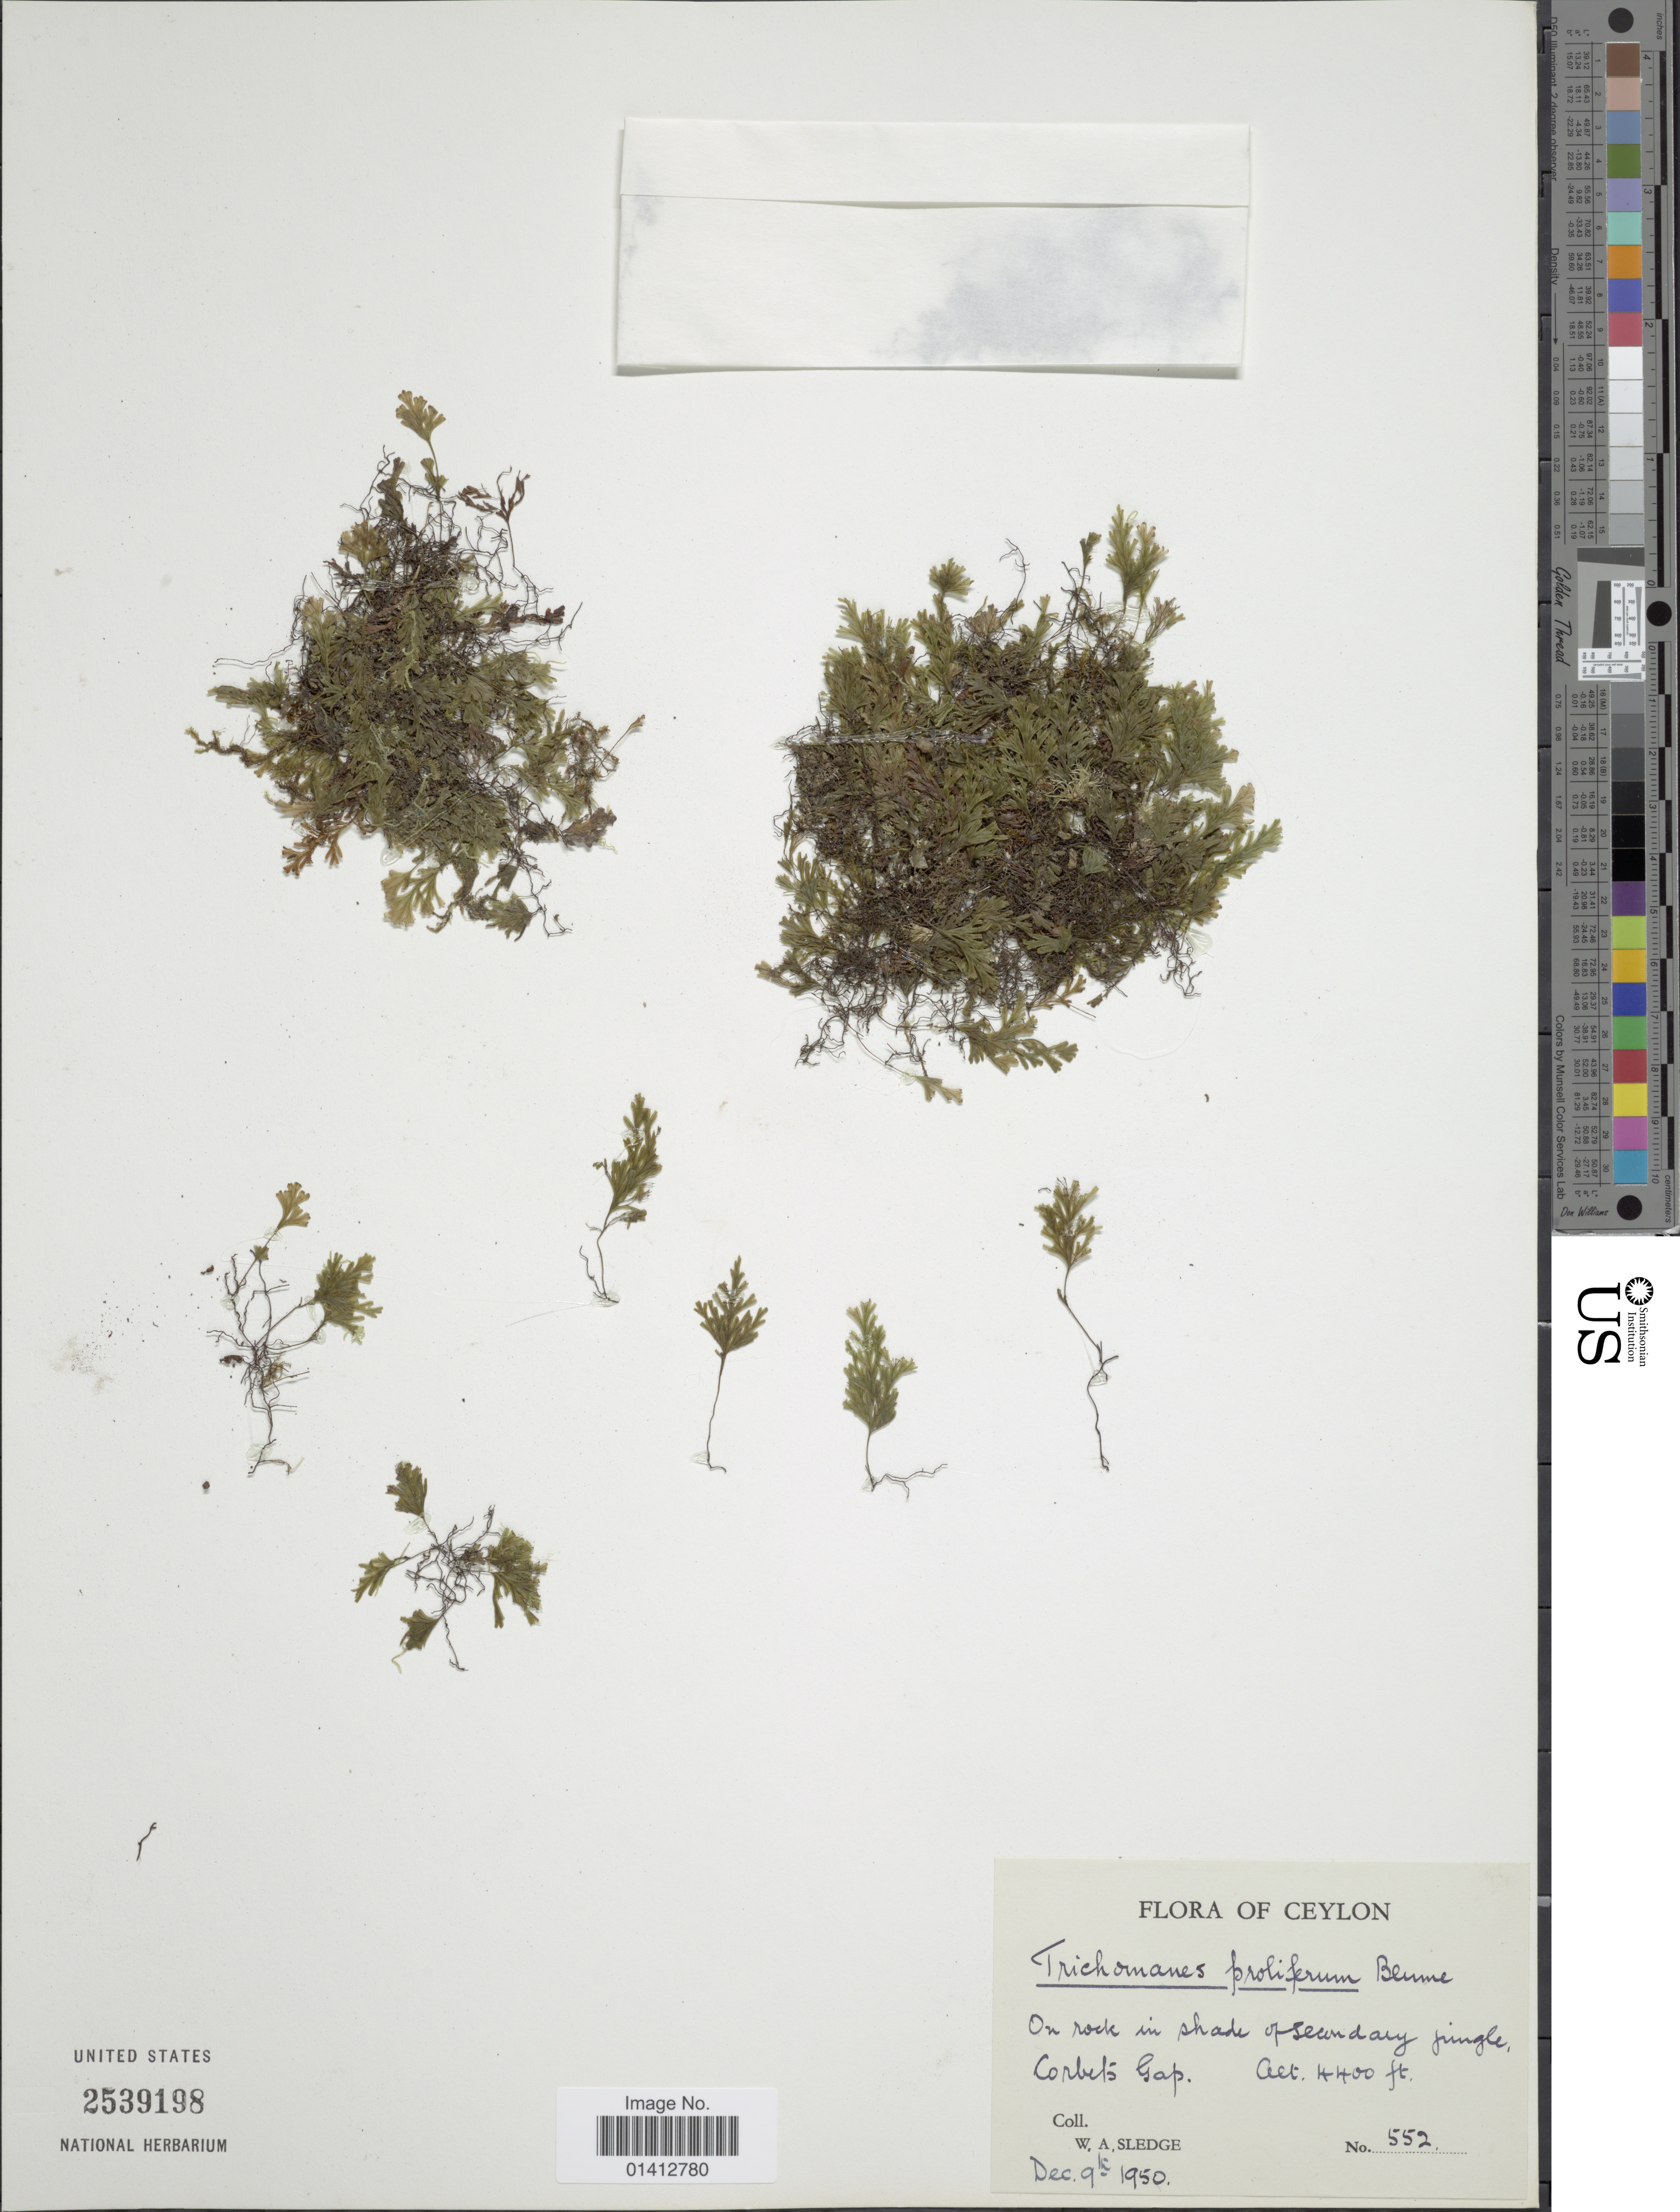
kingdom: Plantae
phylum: Tracheophyta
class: Polypodiopsida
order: Hymenophyllales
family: Hymenophyllaceae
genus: Crepidomanes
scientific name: Crepidomanes proliferum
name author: (Blume) Bostock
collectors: W. A. Sledge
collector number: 552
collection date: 1950-12-09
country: Sri Lanka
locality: Ceylon, On rocks in shade of secondary jungle, Corbets Gap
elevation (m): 1341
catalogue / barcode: US 2539198